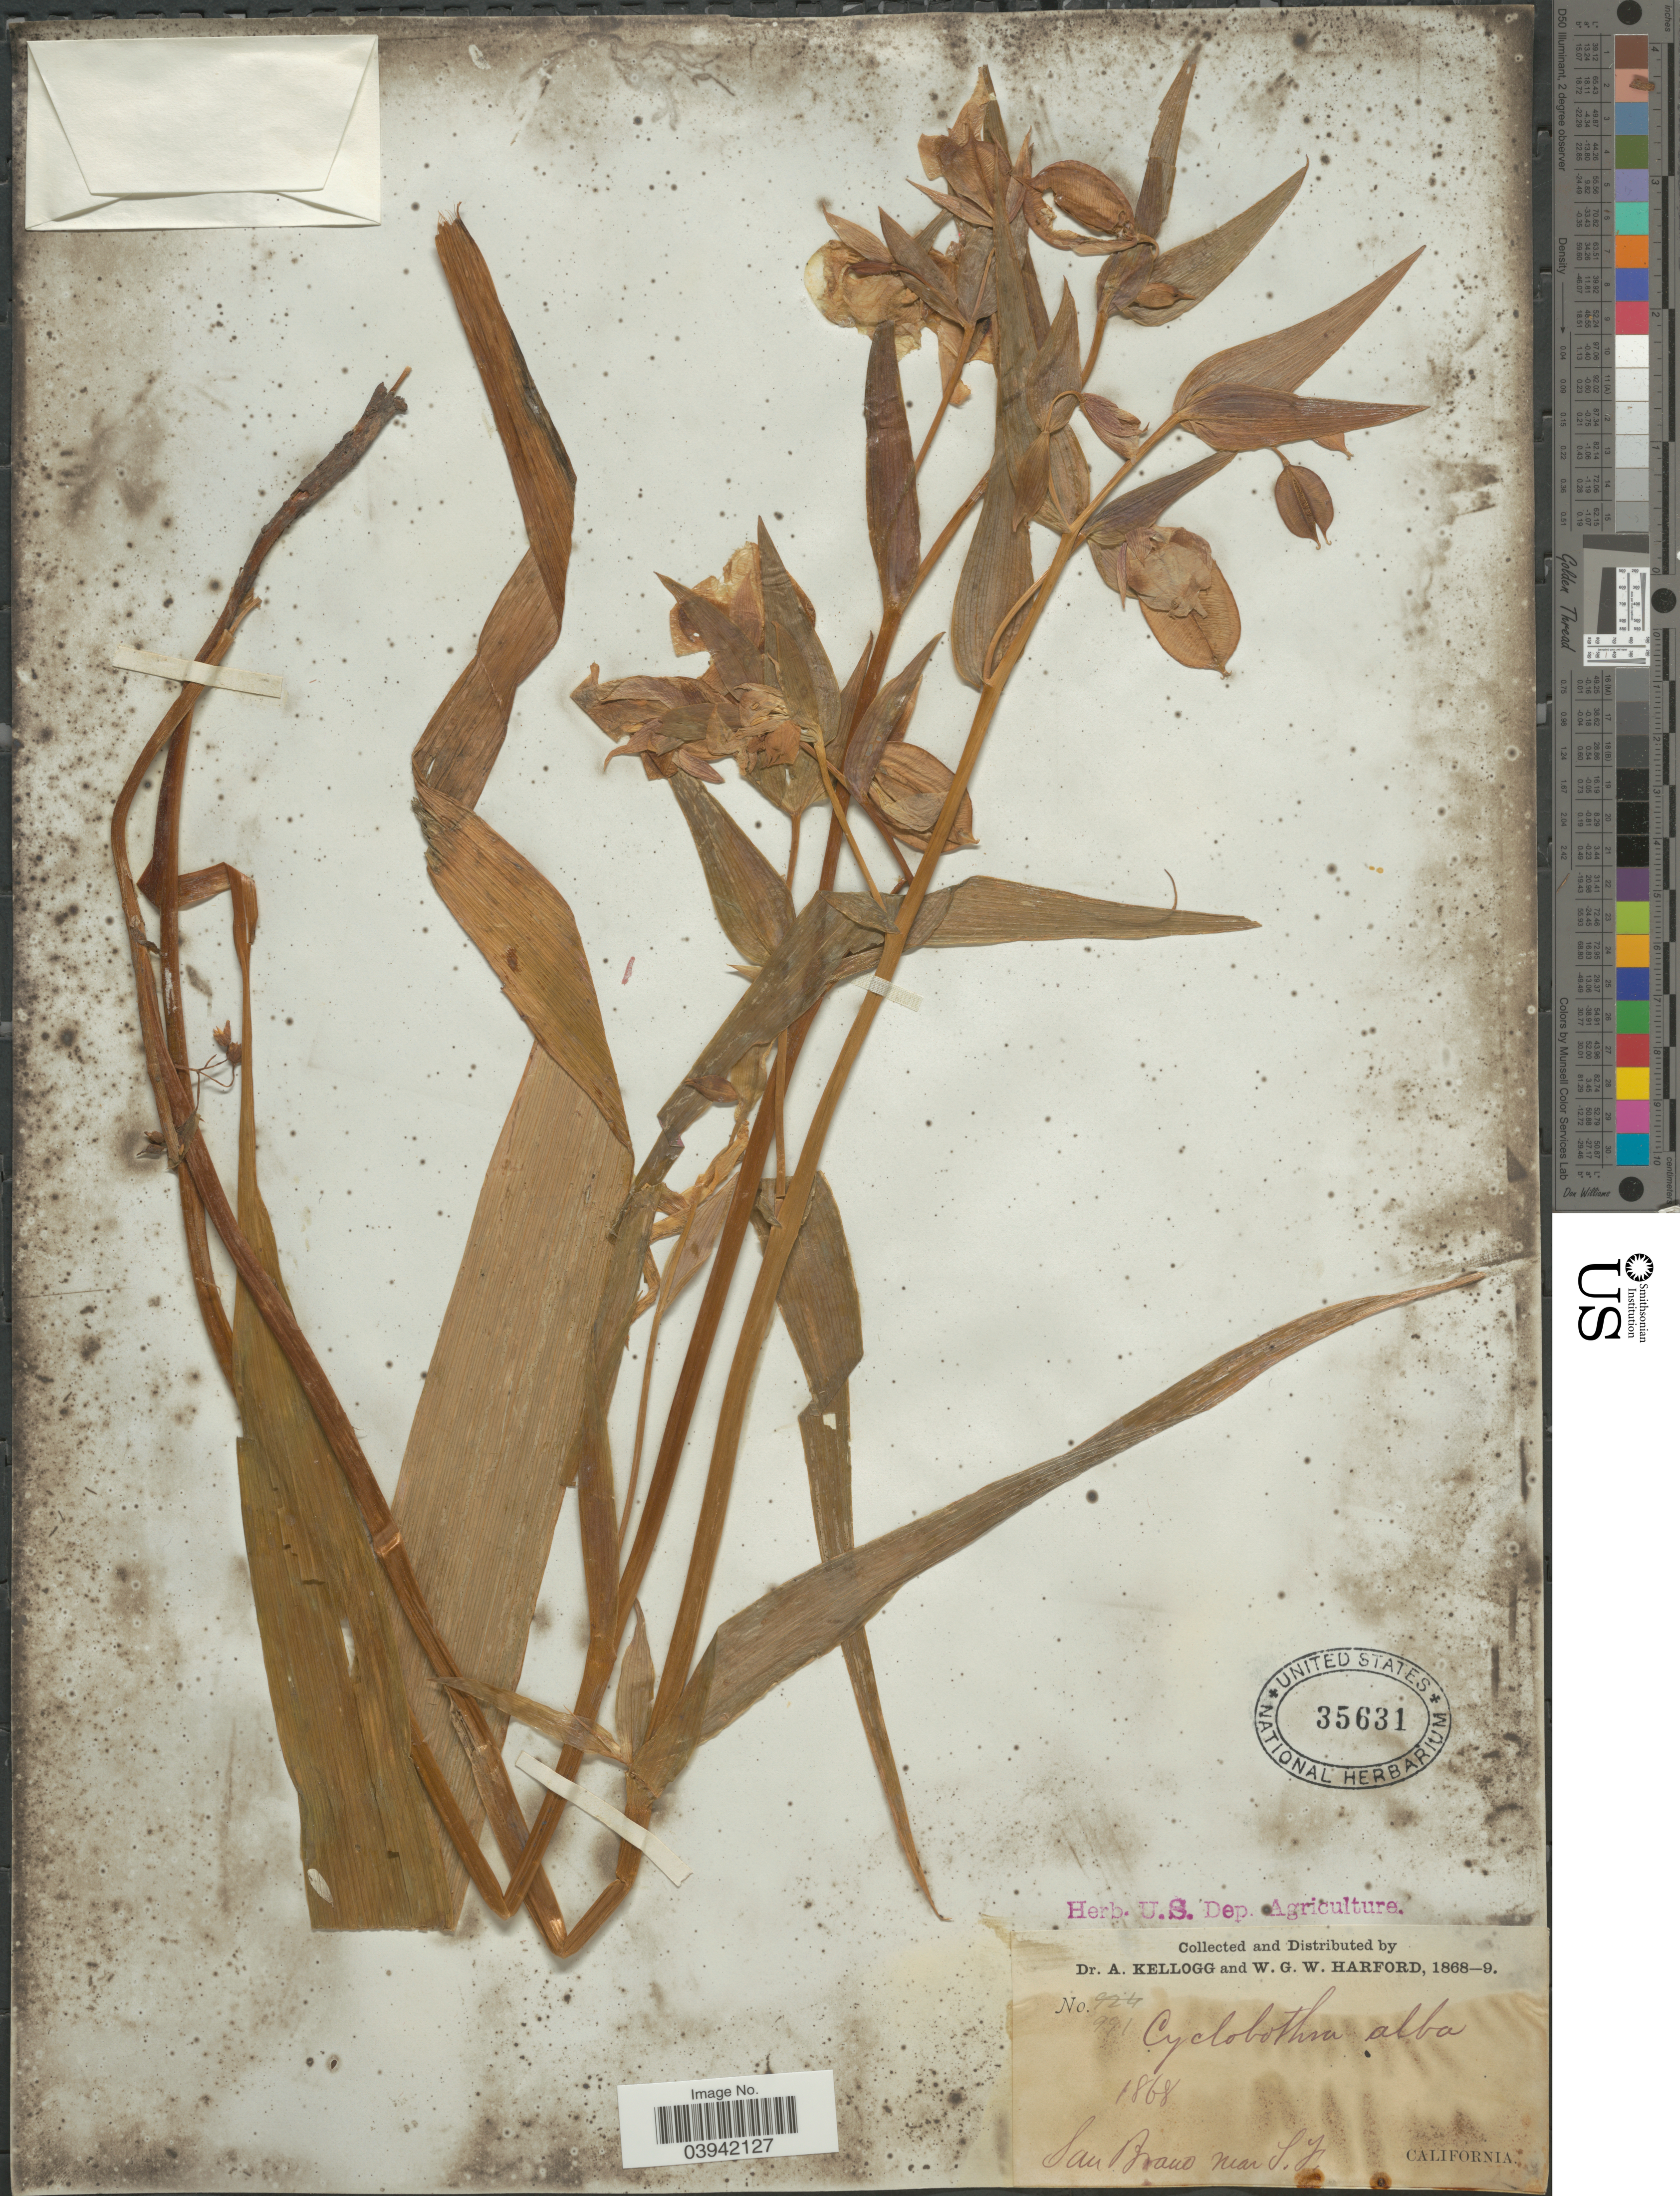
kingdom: Plantae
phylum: Tracheophyta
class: Liliopsida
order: Liliales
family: Liliaceae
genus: Calochortus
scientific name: Calochortus albus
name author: (Benth.) Douglas ex Benth.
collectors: A. Kellogg & W. G. W. Harford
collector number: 991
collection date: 1868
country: United States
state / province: California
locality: San Bruno near S. J.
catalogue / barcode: US 35631